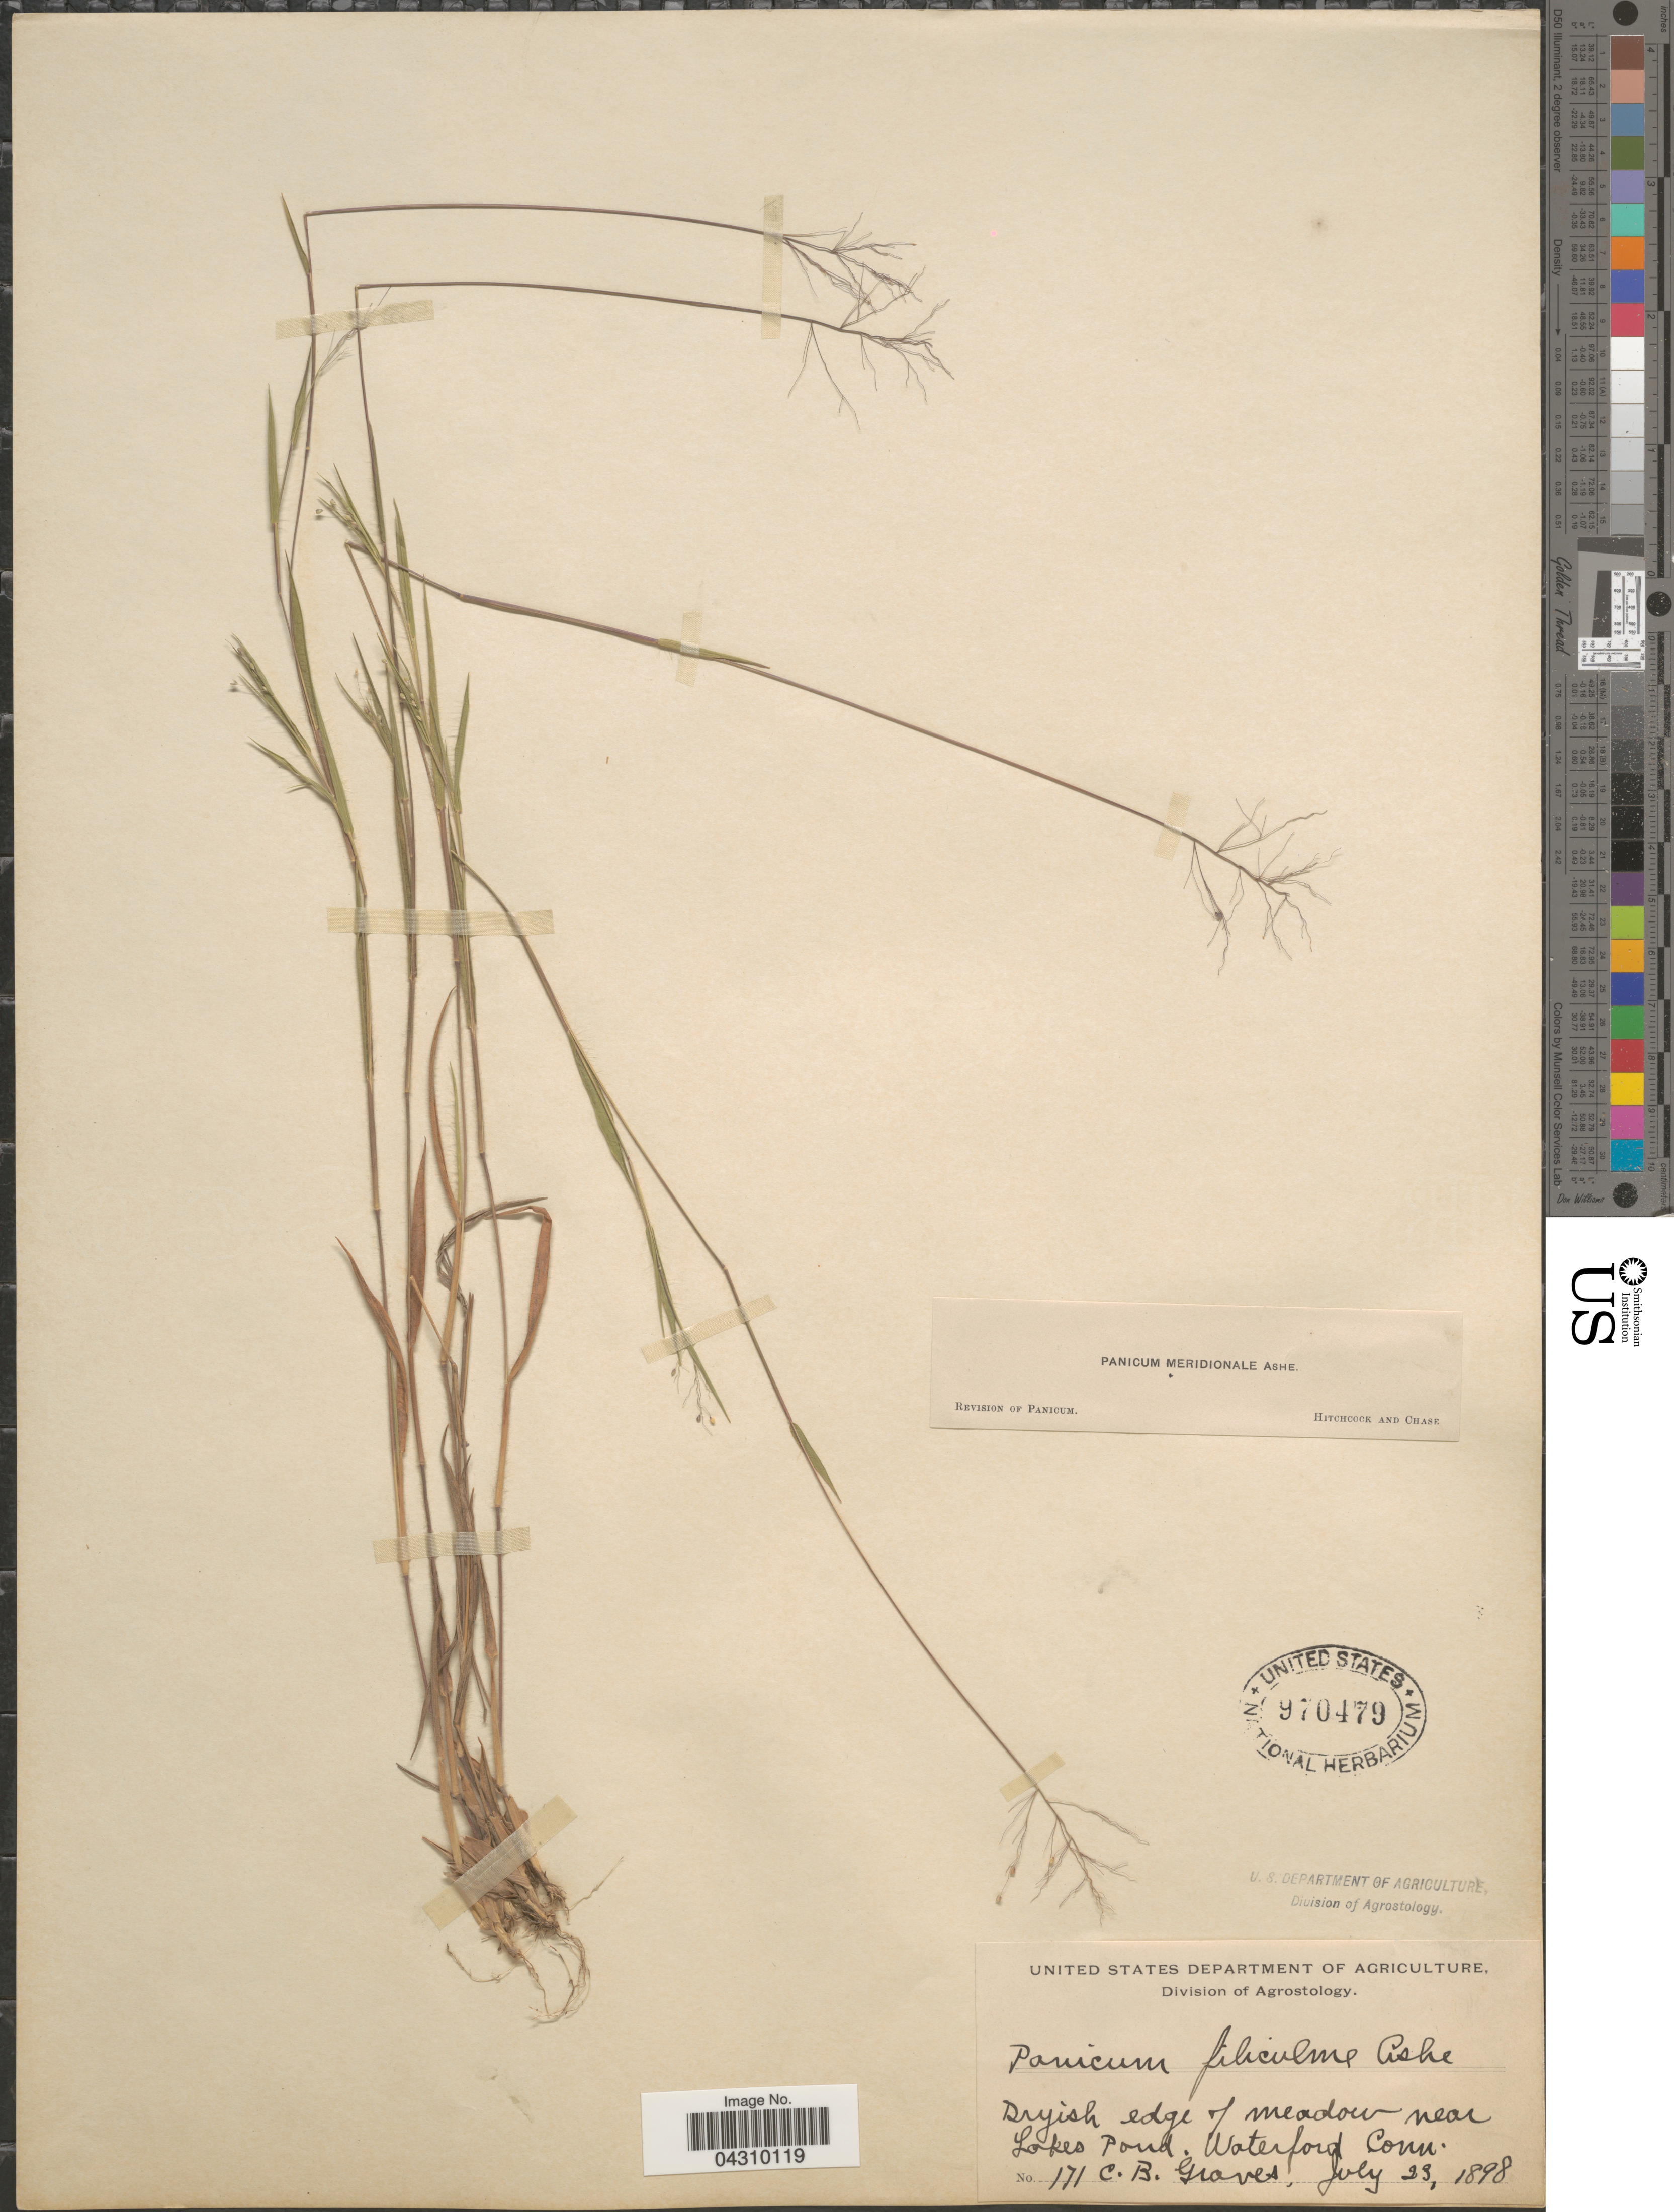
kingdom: Plantae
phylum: Tracheophyta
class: Liliopsida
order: Poales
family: Poaceae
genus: Dichanthelium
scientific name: Dichanthelium acuminatum var. acuminatum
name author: (Sw.) Gould & C.A. Clark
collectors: C. Graves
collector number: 171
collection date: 1898-07-23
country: United States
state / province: Connecticut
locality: Dryish edge of meadow near Lake Pond. Waterford.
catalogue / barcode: US 970479